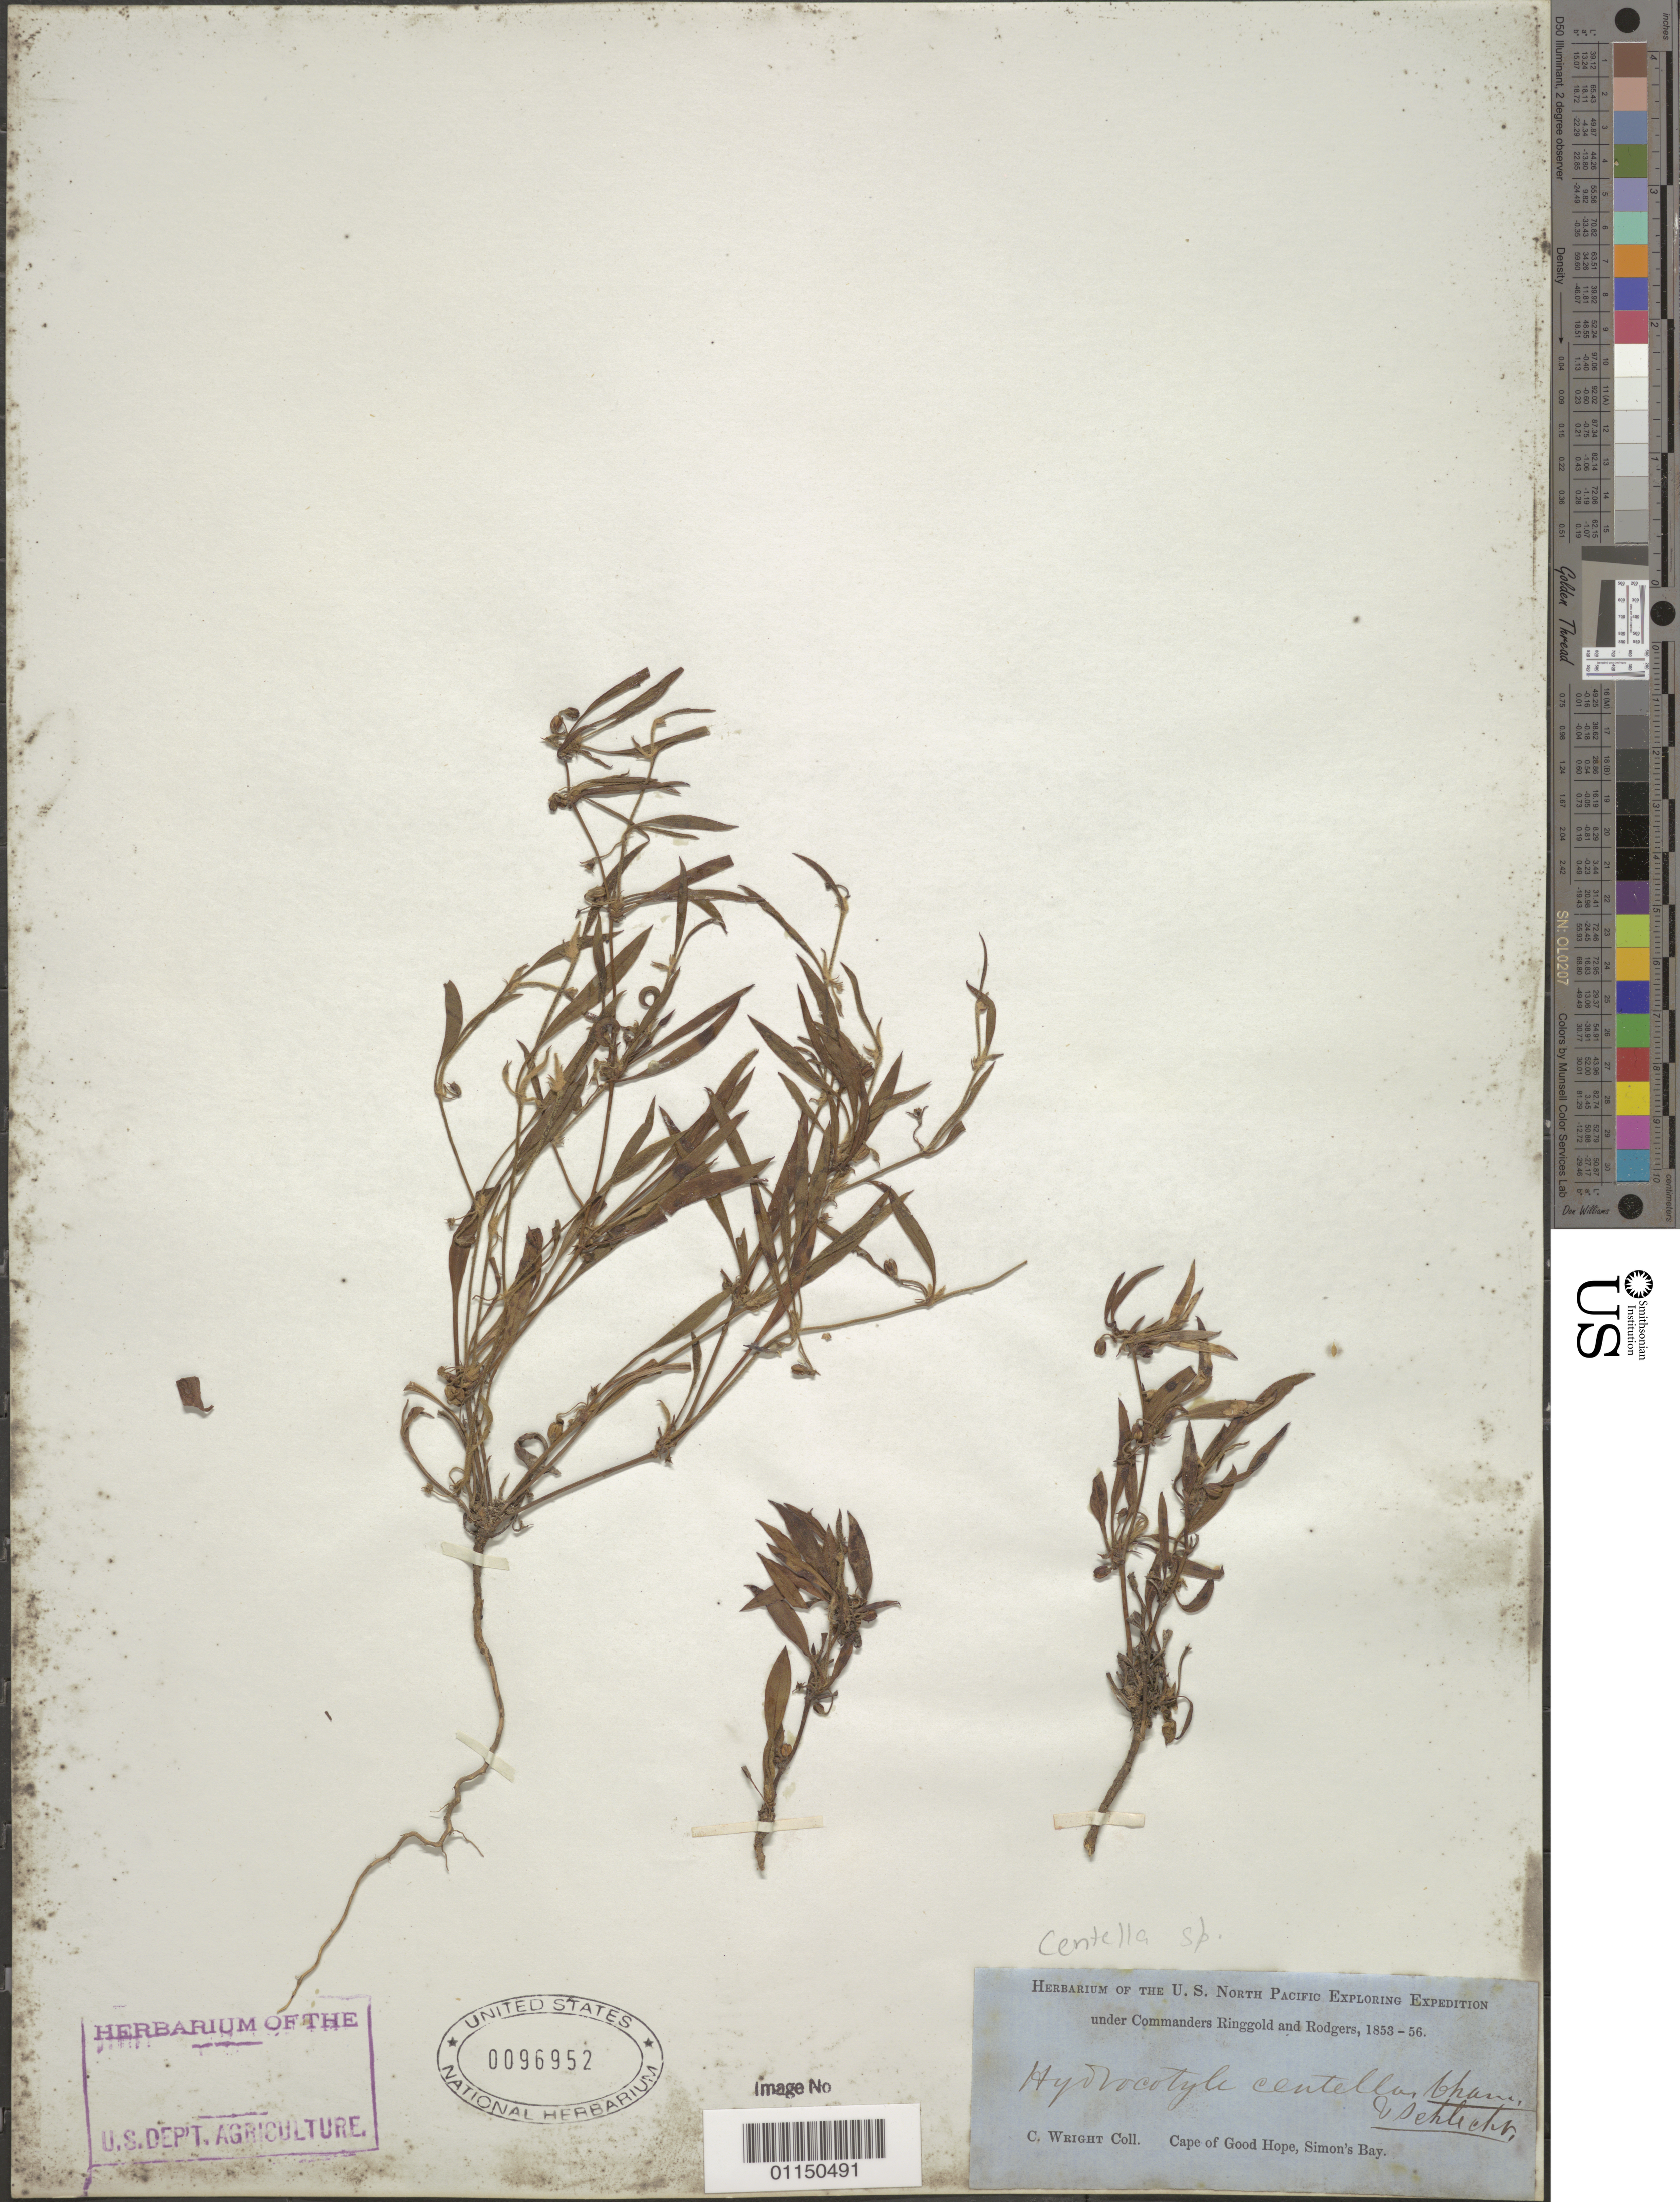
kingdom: Plantae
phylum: Tracheophyta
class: Magnoliopsida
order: Apiales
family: Apiaceae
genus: Centella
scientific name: Centella sp.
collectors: C. Wright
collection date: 1853/1856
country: South Africa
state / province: Western Cape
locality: Cape of Good Hope, Simon's Bay.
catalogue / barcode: US 96952